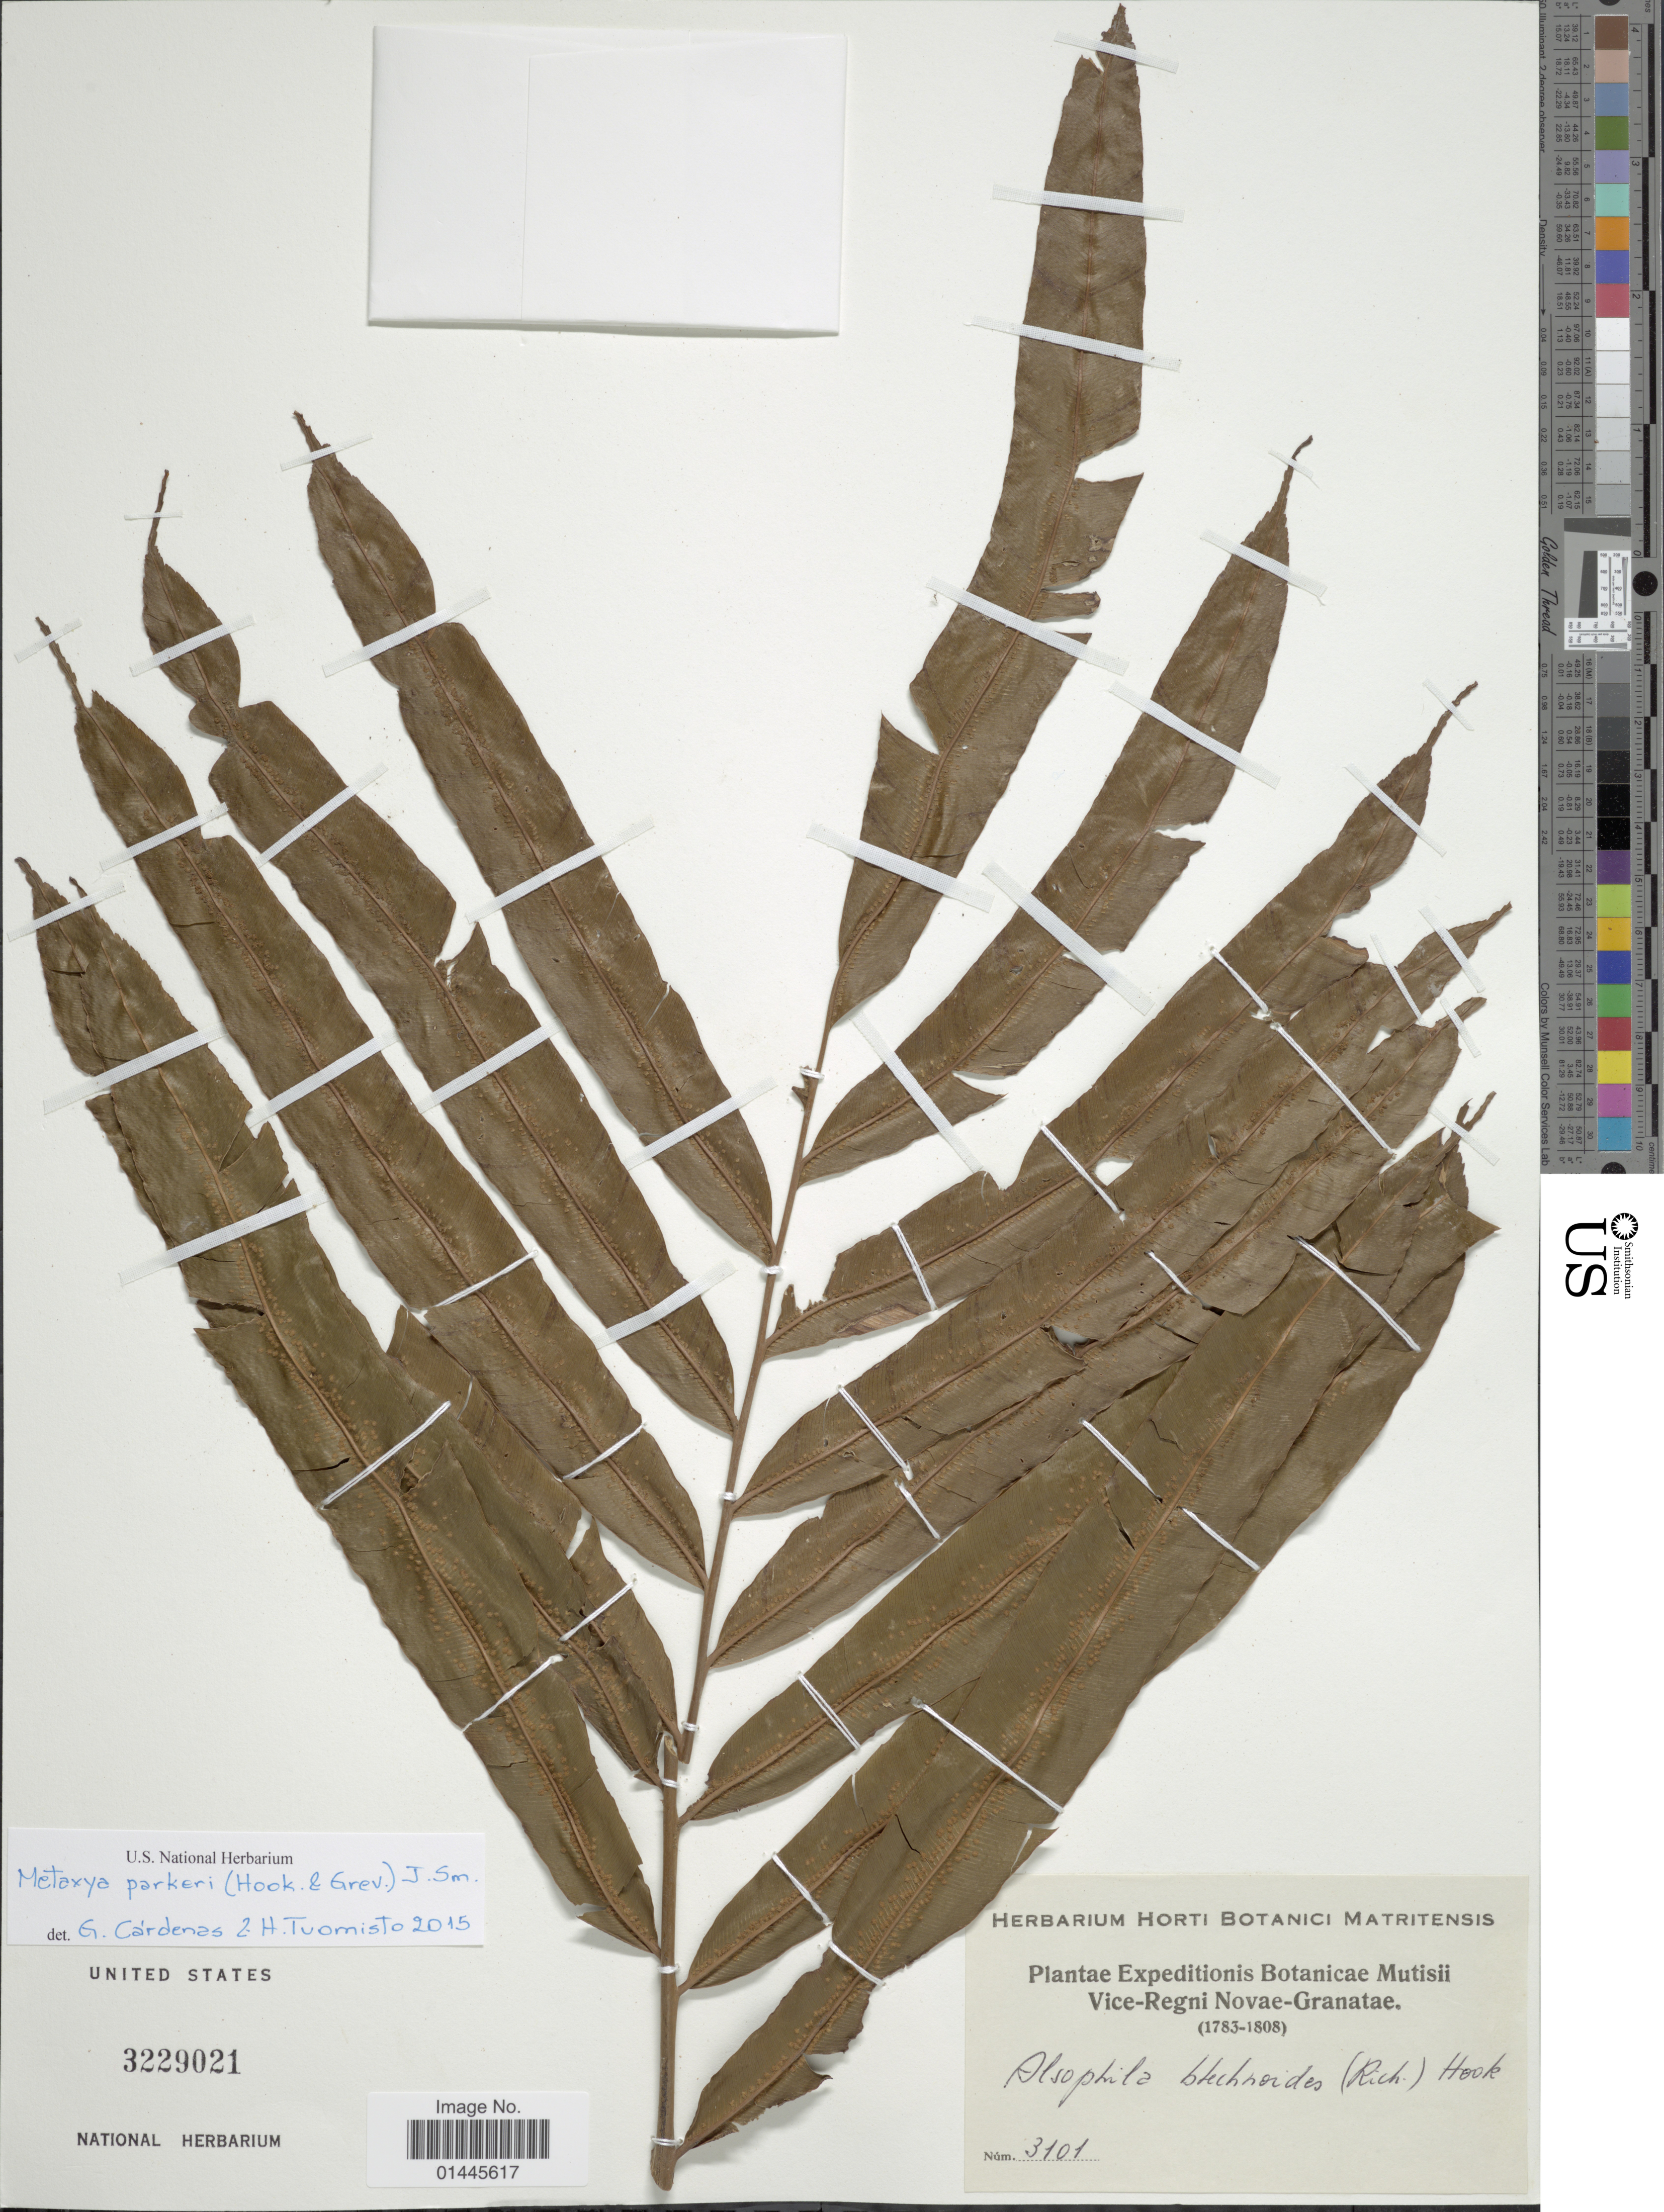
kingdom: Plantae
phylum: Tracheophyta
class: Polypodiopsida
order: Cyatheales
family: Metaxyaceae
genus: Metaxya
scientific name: Metaxya parkeri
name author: (Hook. & Grev.) J. Sm.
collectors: ex herb. Horti Botanici Matritensis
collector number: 3101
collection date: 1783/1808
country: Colombia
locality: Vice-Regni Novae-Granatae.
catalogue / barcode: US 3229021